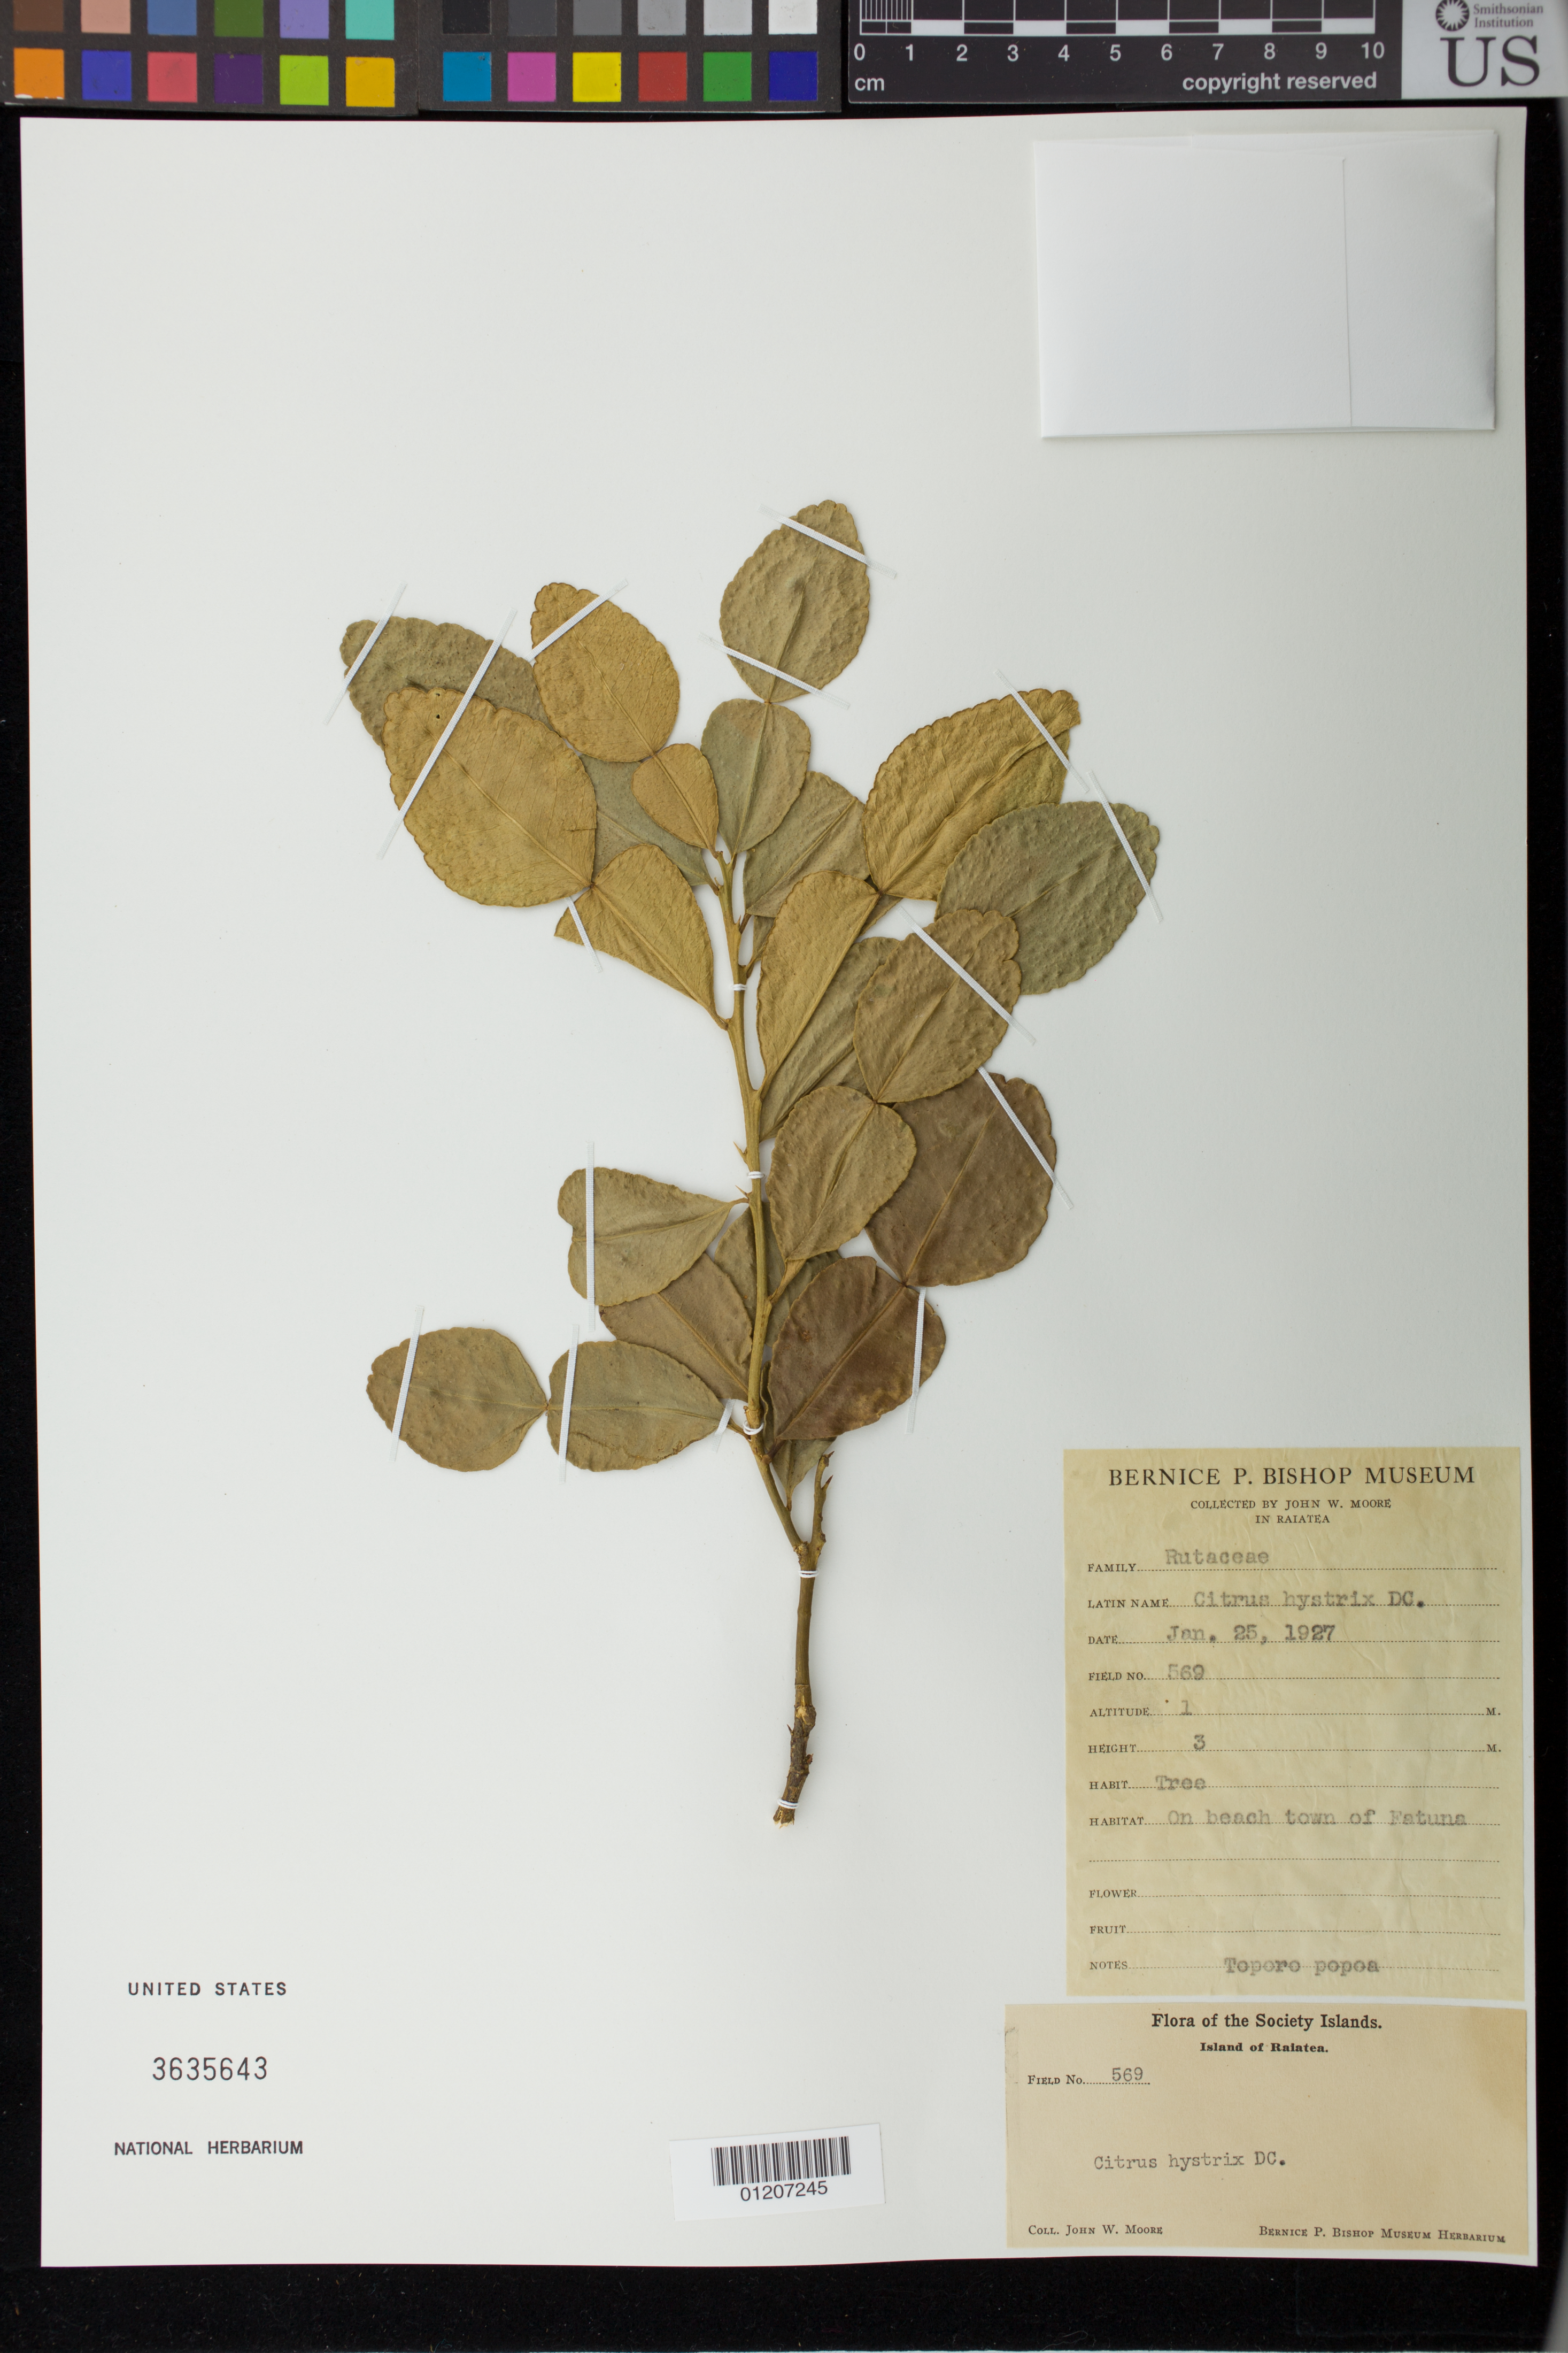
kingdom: Plantae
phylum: Tracheophyta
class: Magnoliopsida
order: Sapindales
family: Rutaceae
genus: Citrus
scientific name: Citrus hystrix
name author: DC.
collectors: J. Moore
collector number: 569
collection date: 1927-01-25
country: French Polynesia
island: Raiatea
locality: On beach town of Fatuna.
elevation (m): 1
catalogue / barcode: US 3635643